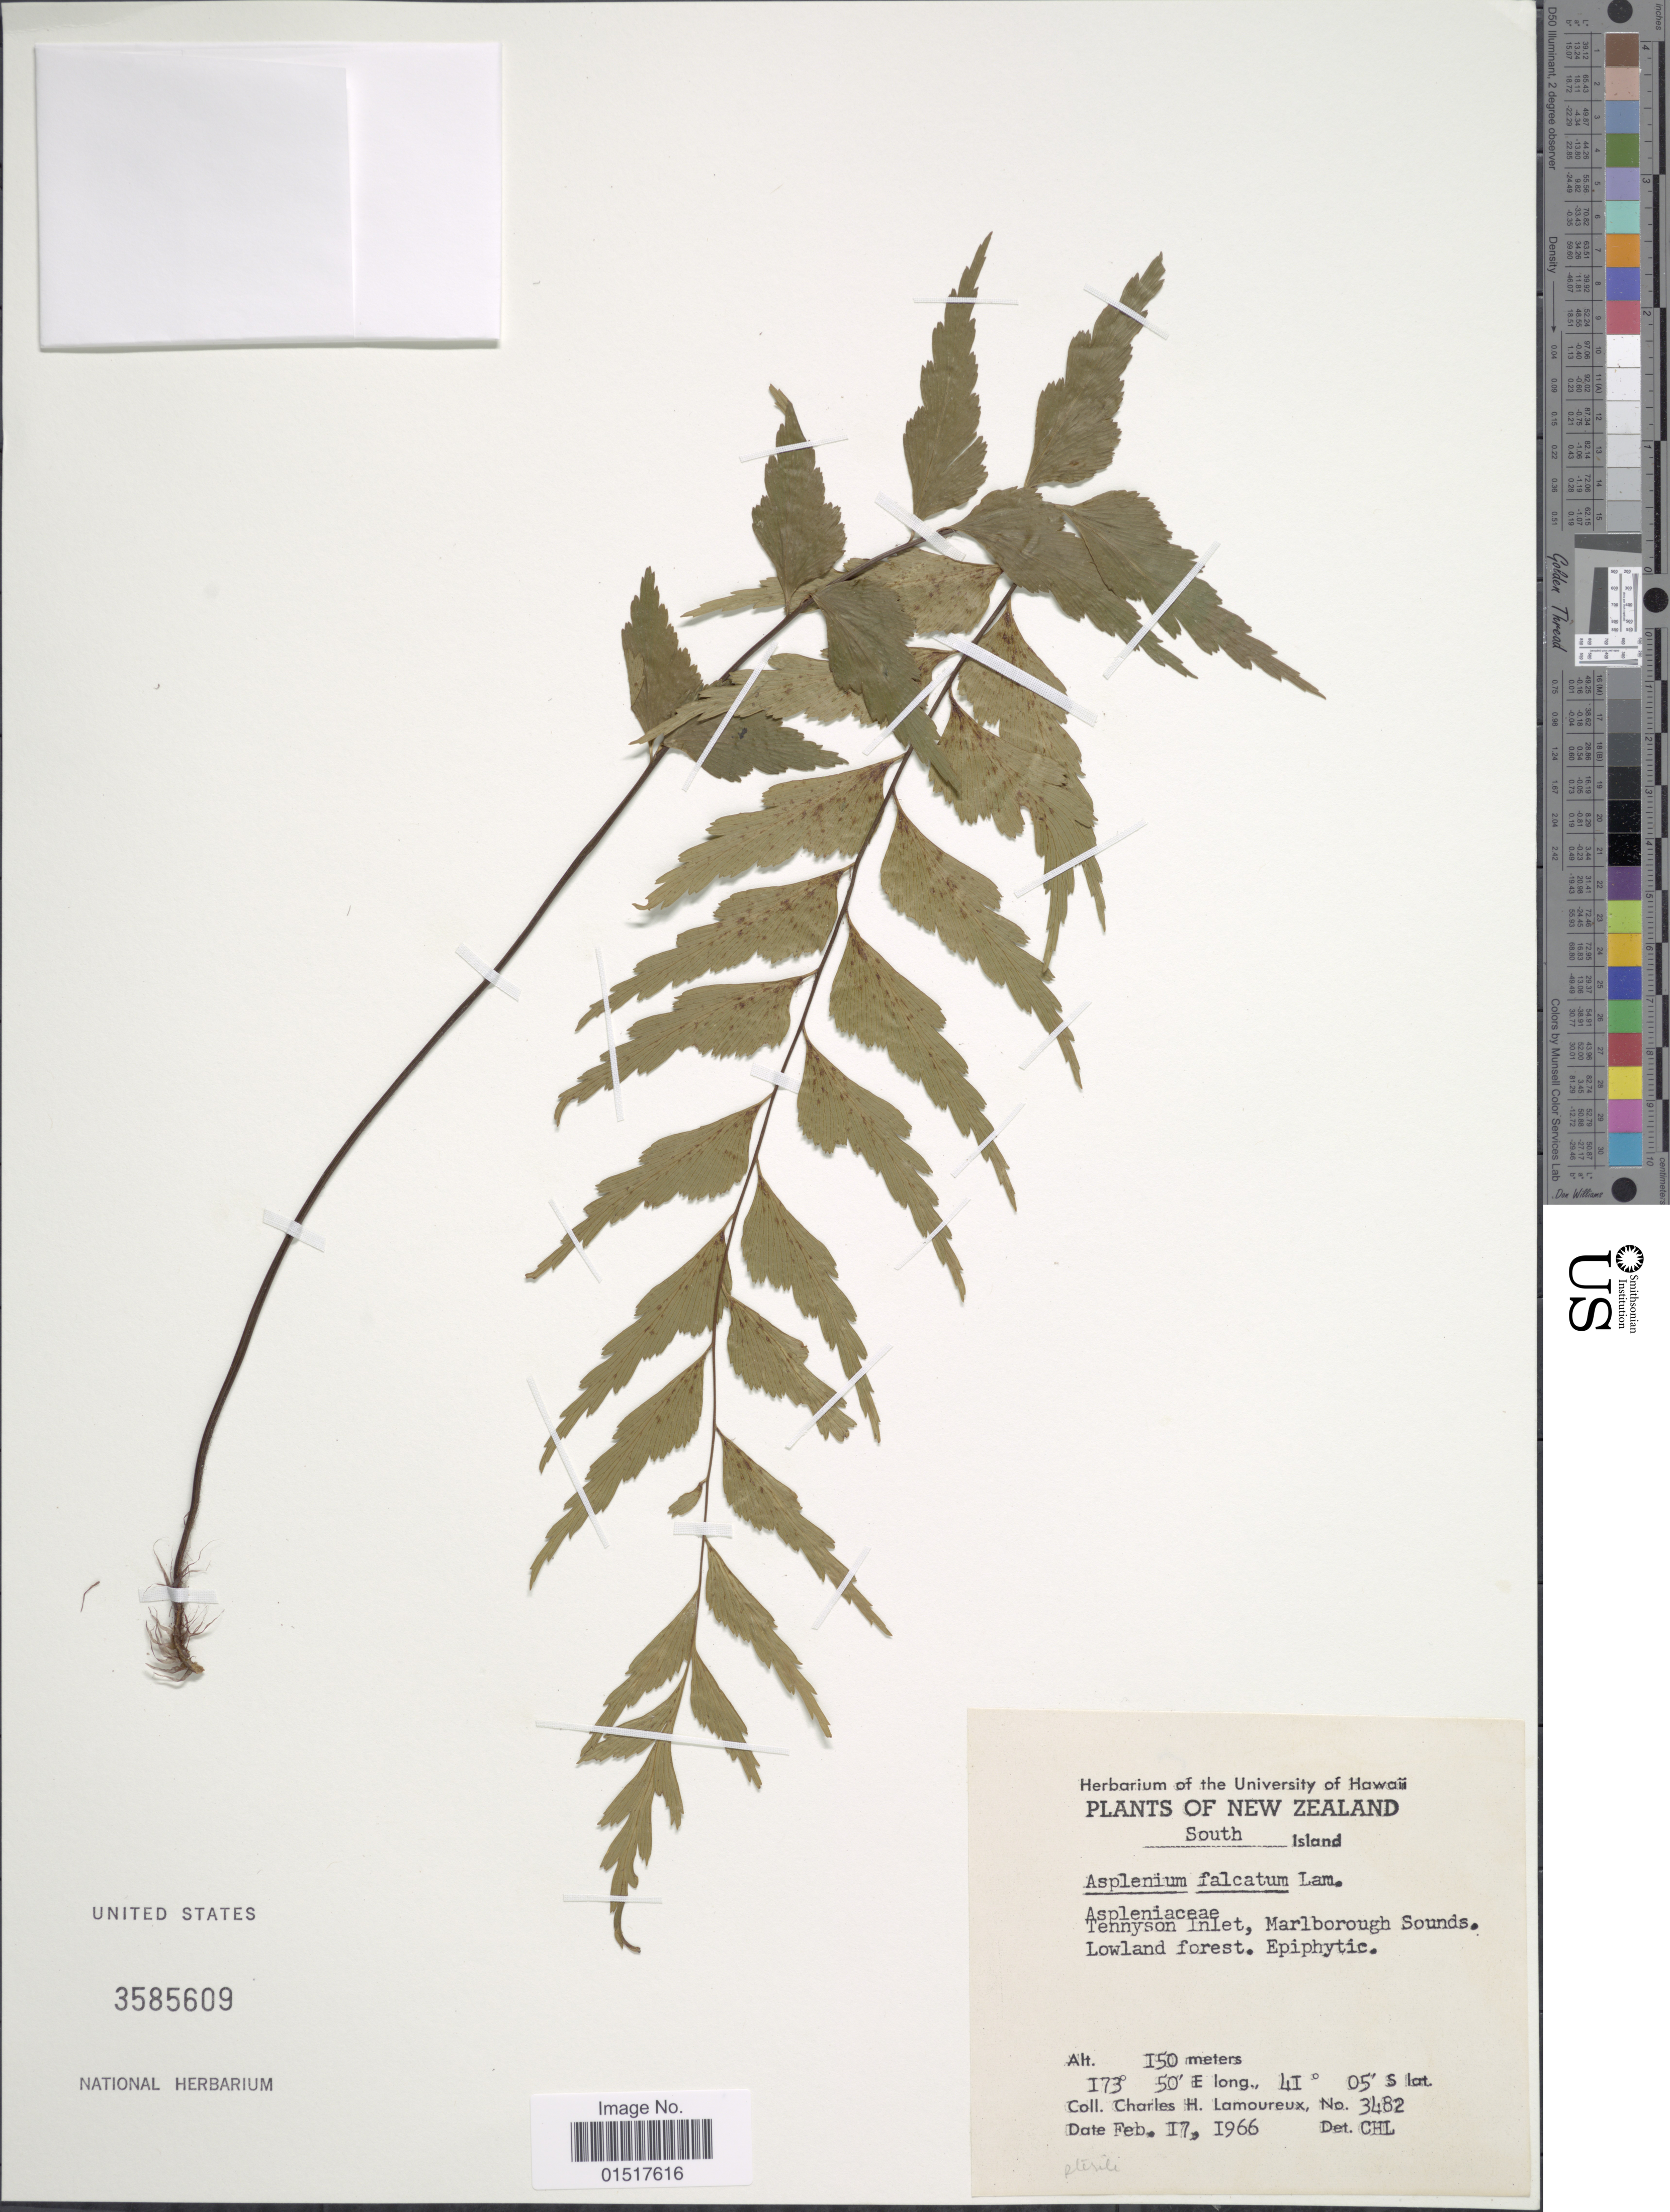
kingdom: Plantae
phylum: Tracheophyta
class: Polypodiopsida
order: Polypodiales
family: Aspleniaceae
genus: Asplenium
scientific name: Asplenium falcatum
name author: Lam.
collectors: C. H. Lamoureux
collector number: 3482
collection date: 1966-02-17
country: New Zealand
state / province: Marlborough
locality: South Island. Tennyson Inlet, Marolborough Sounds.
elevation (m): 150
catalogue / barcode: US 3585609